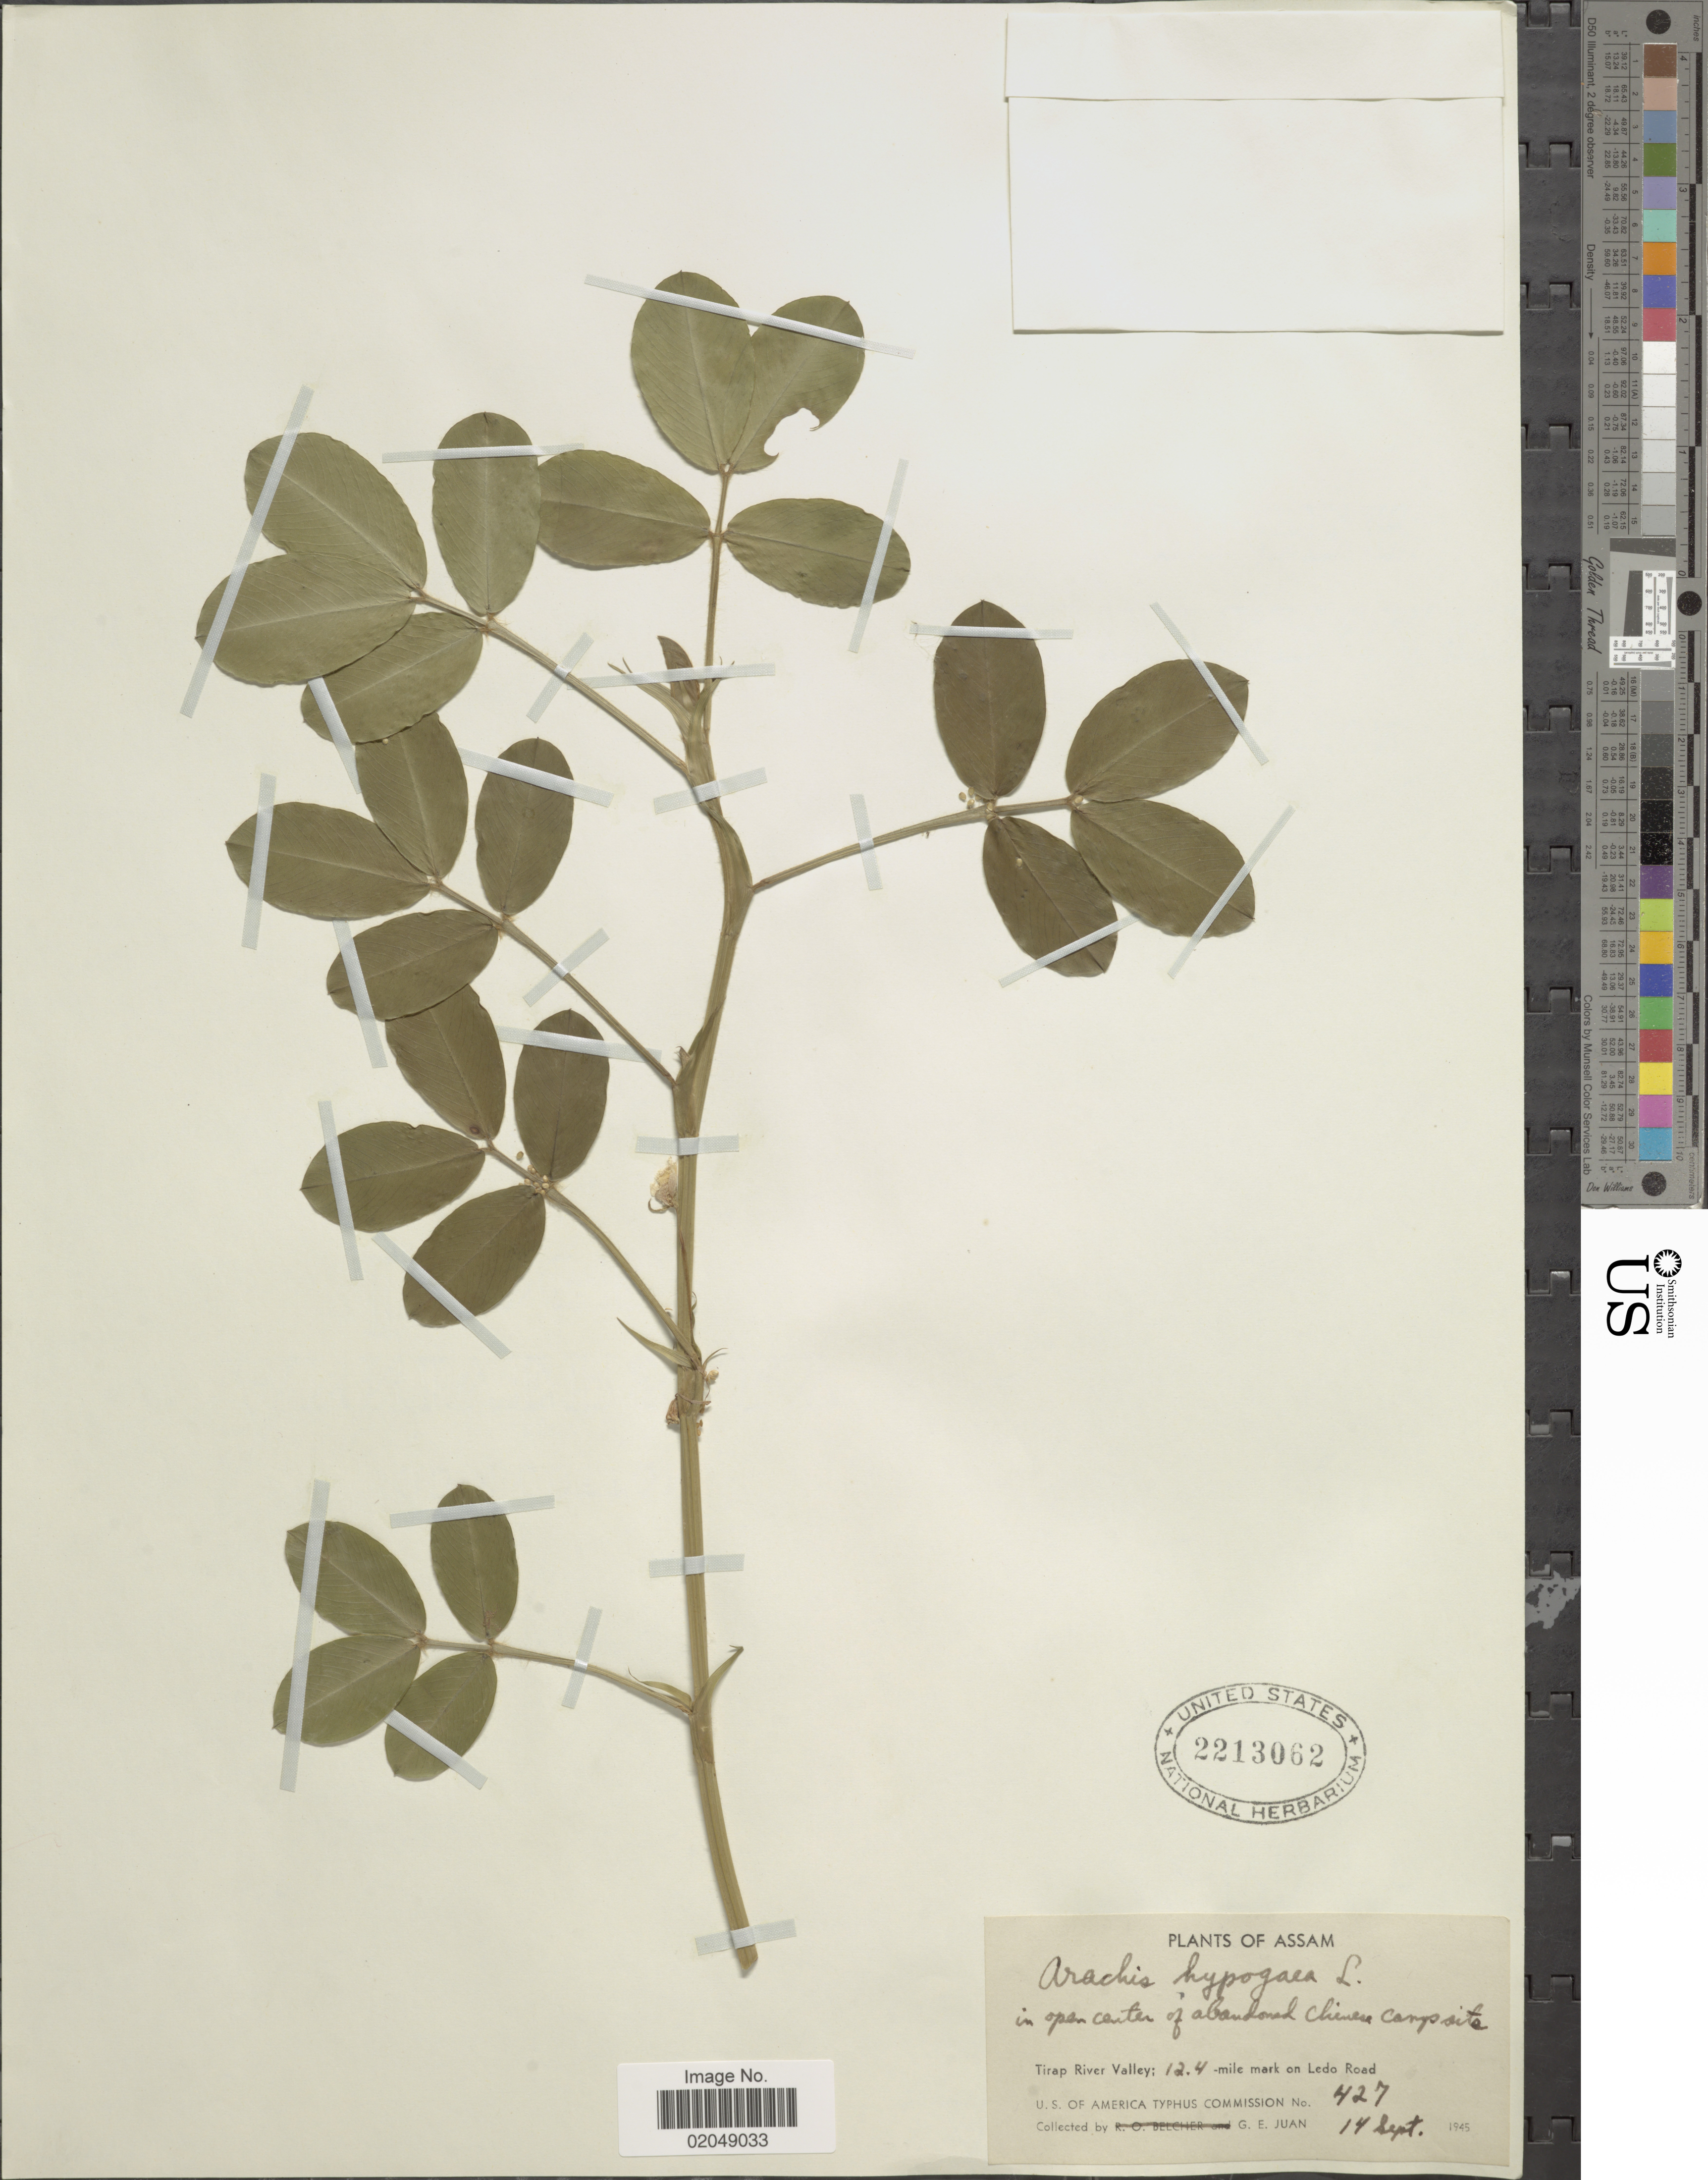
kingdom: Plantae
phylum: Tracheophyta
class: Magnoliopsida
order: Fabales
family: Fabaceae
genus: Arachis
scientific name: Arachis hypogaea subsp. hypogaea var. hirsuta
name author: Köhler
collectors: G. Juan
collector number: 428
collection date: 1945-09-14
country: India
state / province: Assam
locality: Open center of abondoned Chinese campsite, Tirap River Valley, 12.4 mile mark on Ledo Road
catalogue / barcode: US 2213062